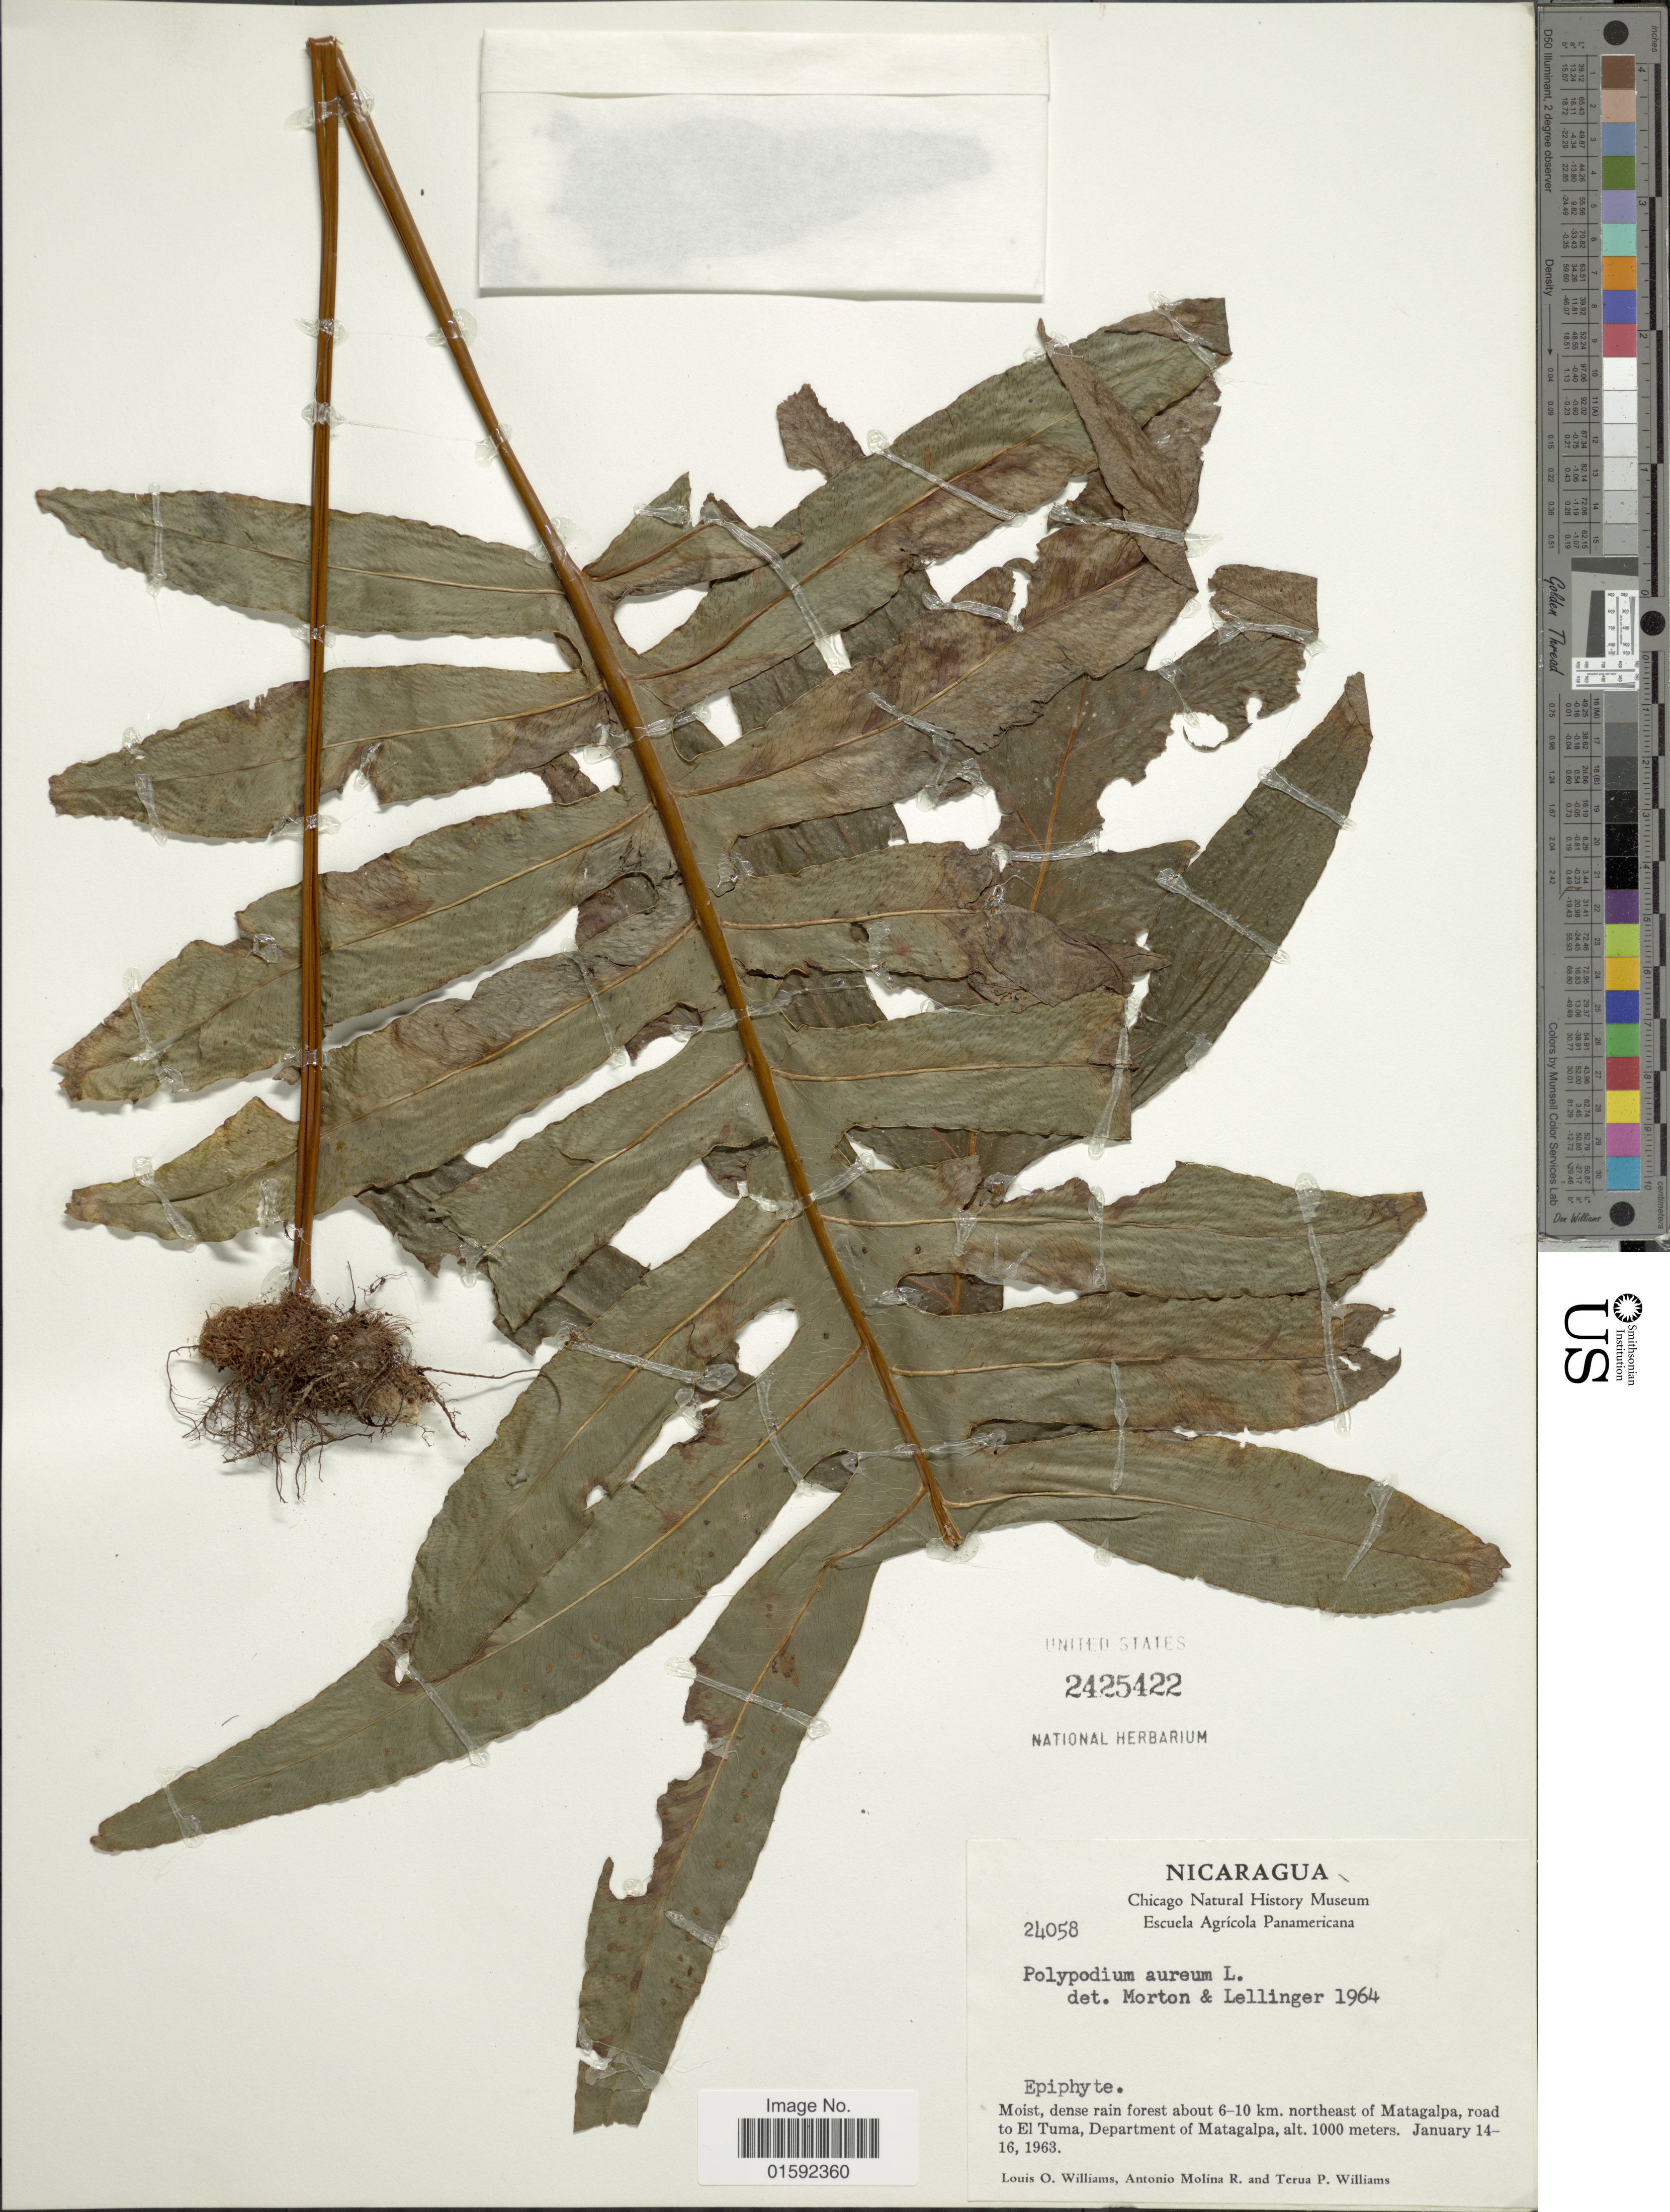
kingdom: Plantae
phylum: Tracheophyta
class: Polypodiopsida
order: Polypodiales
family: Polypodiaceae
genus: Phlebodium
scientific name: Phlebodium pseudoaureum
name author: (Cav.) Lellinger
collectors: L. O. Williams, A. Molina R. & T. P. Williams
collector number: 24058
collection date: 1963-01-14/1963-01-16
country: Nicaragua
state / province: Matagalpa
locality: Nicaragua, about 6-10km. northeast of Matagalpa, road to El Tuma, Department of Matagalpa.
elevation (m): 1000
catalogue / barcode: US 2425422